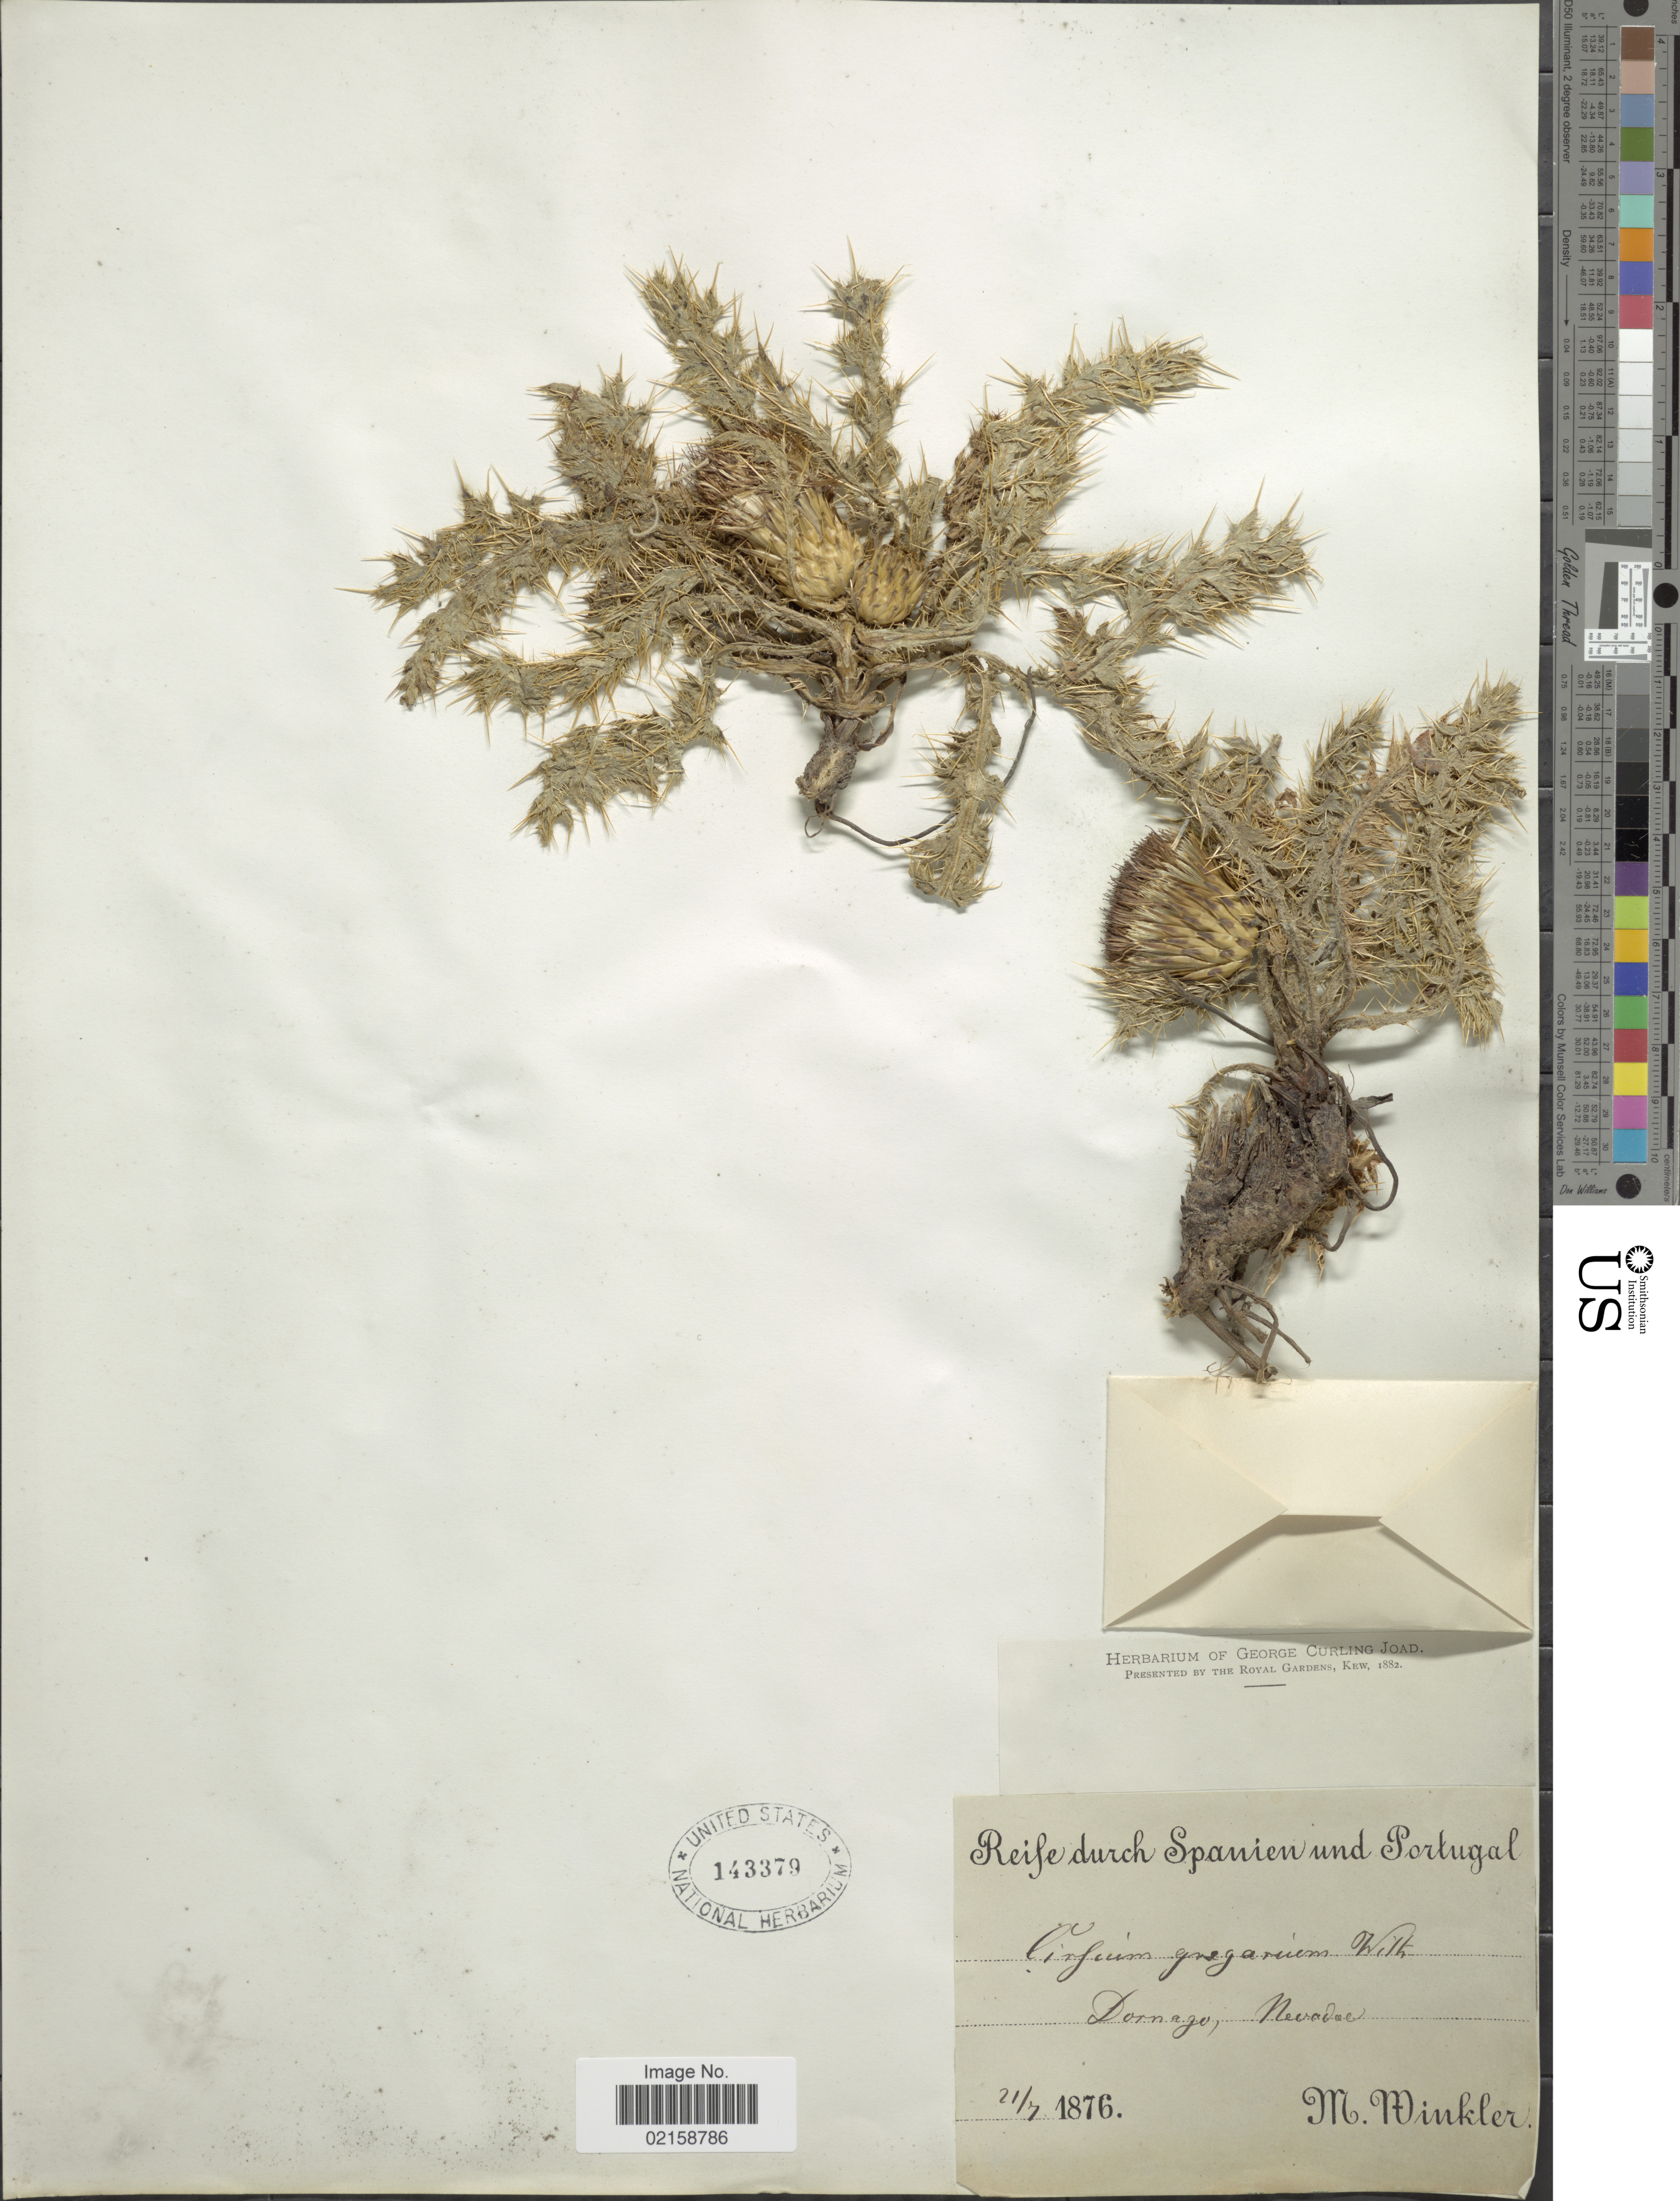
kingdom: Plantae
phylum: Tracheophyta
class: Magnoliopsida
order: Asterales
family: Asteraceae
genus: Cirsium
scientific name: Cirsium gregarium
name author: Willk.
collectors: M. Winkler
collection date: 1876-07-21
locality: Reife durch Spanien und Portugal, Dornago, Nevadoe. [interpreted]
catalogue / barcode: US 143379